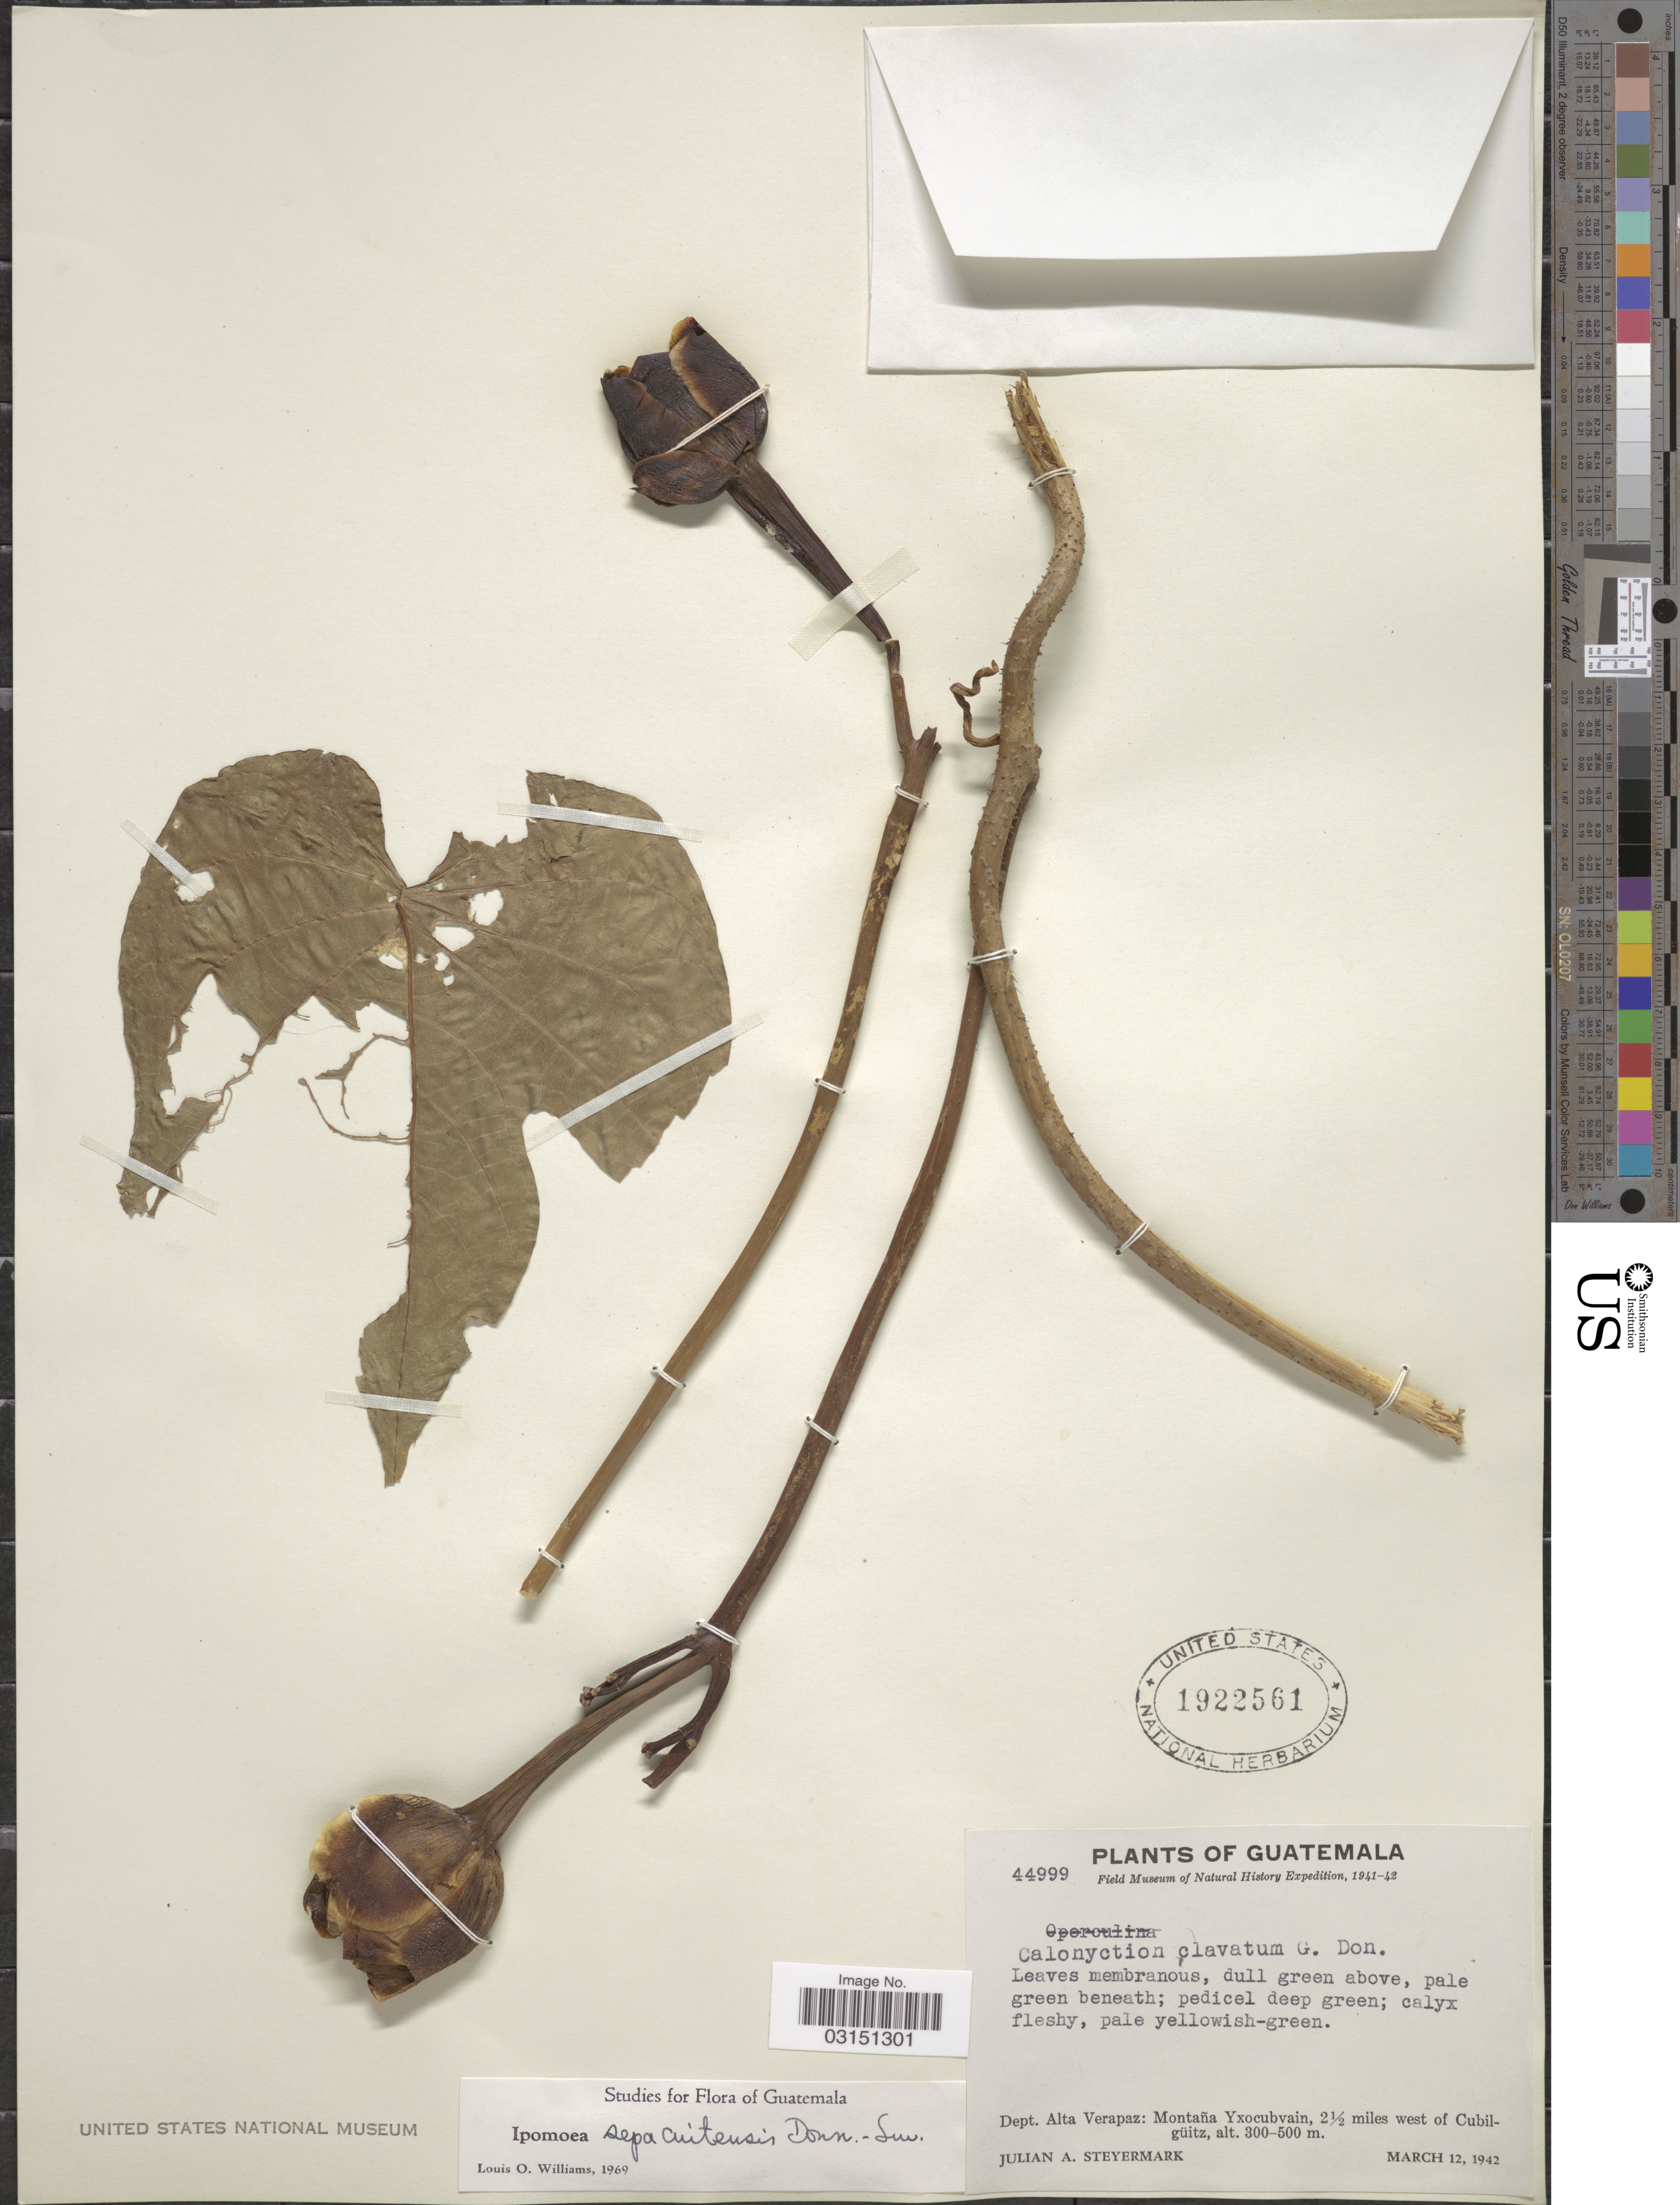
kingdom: Plantae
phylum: Tracheophyta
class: Magnoliopsida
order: Solanales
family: Convolvulaceae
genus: Ipomoea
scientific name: Ipomoea sepacuitensis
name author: Donn. Sm.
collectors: J. Steyermark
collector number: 44999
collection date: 1942-03-12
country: Guatemala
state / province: Alta Verapaz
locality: Dept. Alta Verapaz: Montaña Yxocubvain, 2½ miles west of Cubilgüitz.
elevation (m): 300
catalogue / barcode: US 1922561